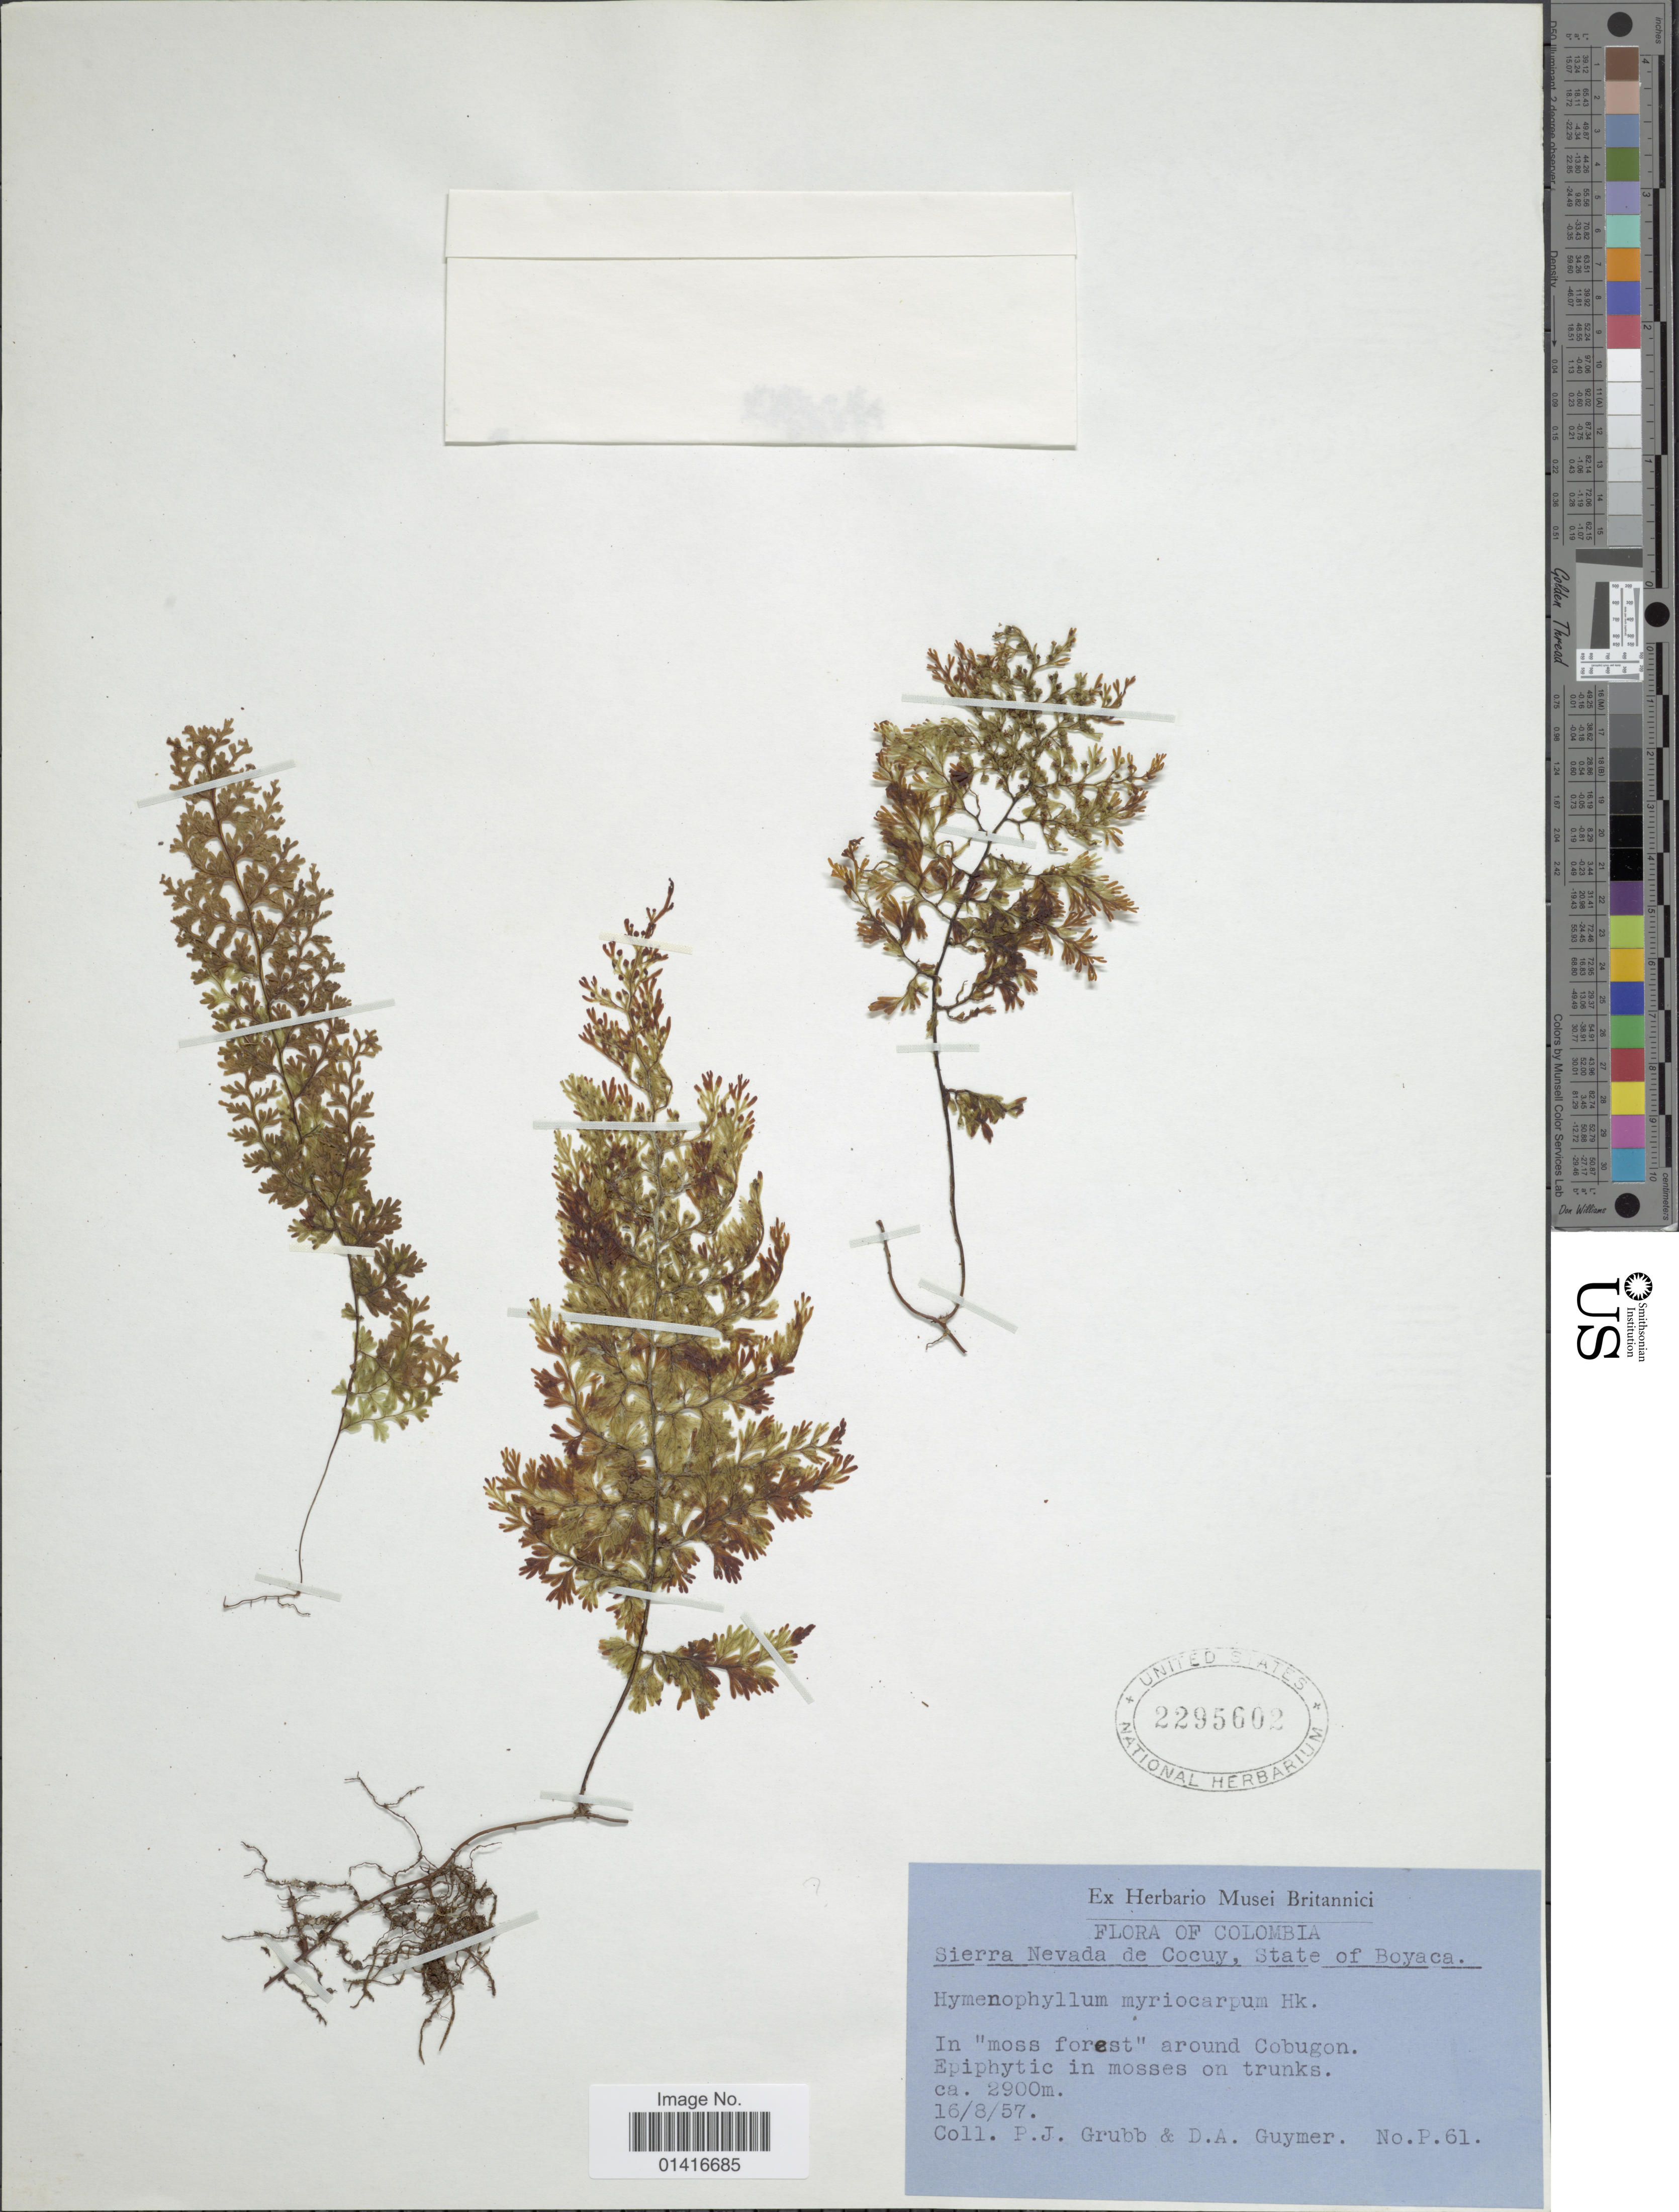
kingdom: Plantae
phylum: Tracheophyta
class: Polypodiopsida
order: Hymenophyllales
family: Hymenophyllaceae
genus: Hymenophyllum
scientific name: Hymenophyllum myriocarpum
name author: Hook.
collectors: P. J. Grubb & D. Guymer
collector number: P.61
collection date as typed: Transcribed d/m/y: 16/8/57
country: Colombia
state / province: Boyacá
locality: Sierra Nevada de Cocuy, State of Boyaca. In "moss forest" around Cobugon.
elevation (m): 2900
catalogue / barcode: US 2295602